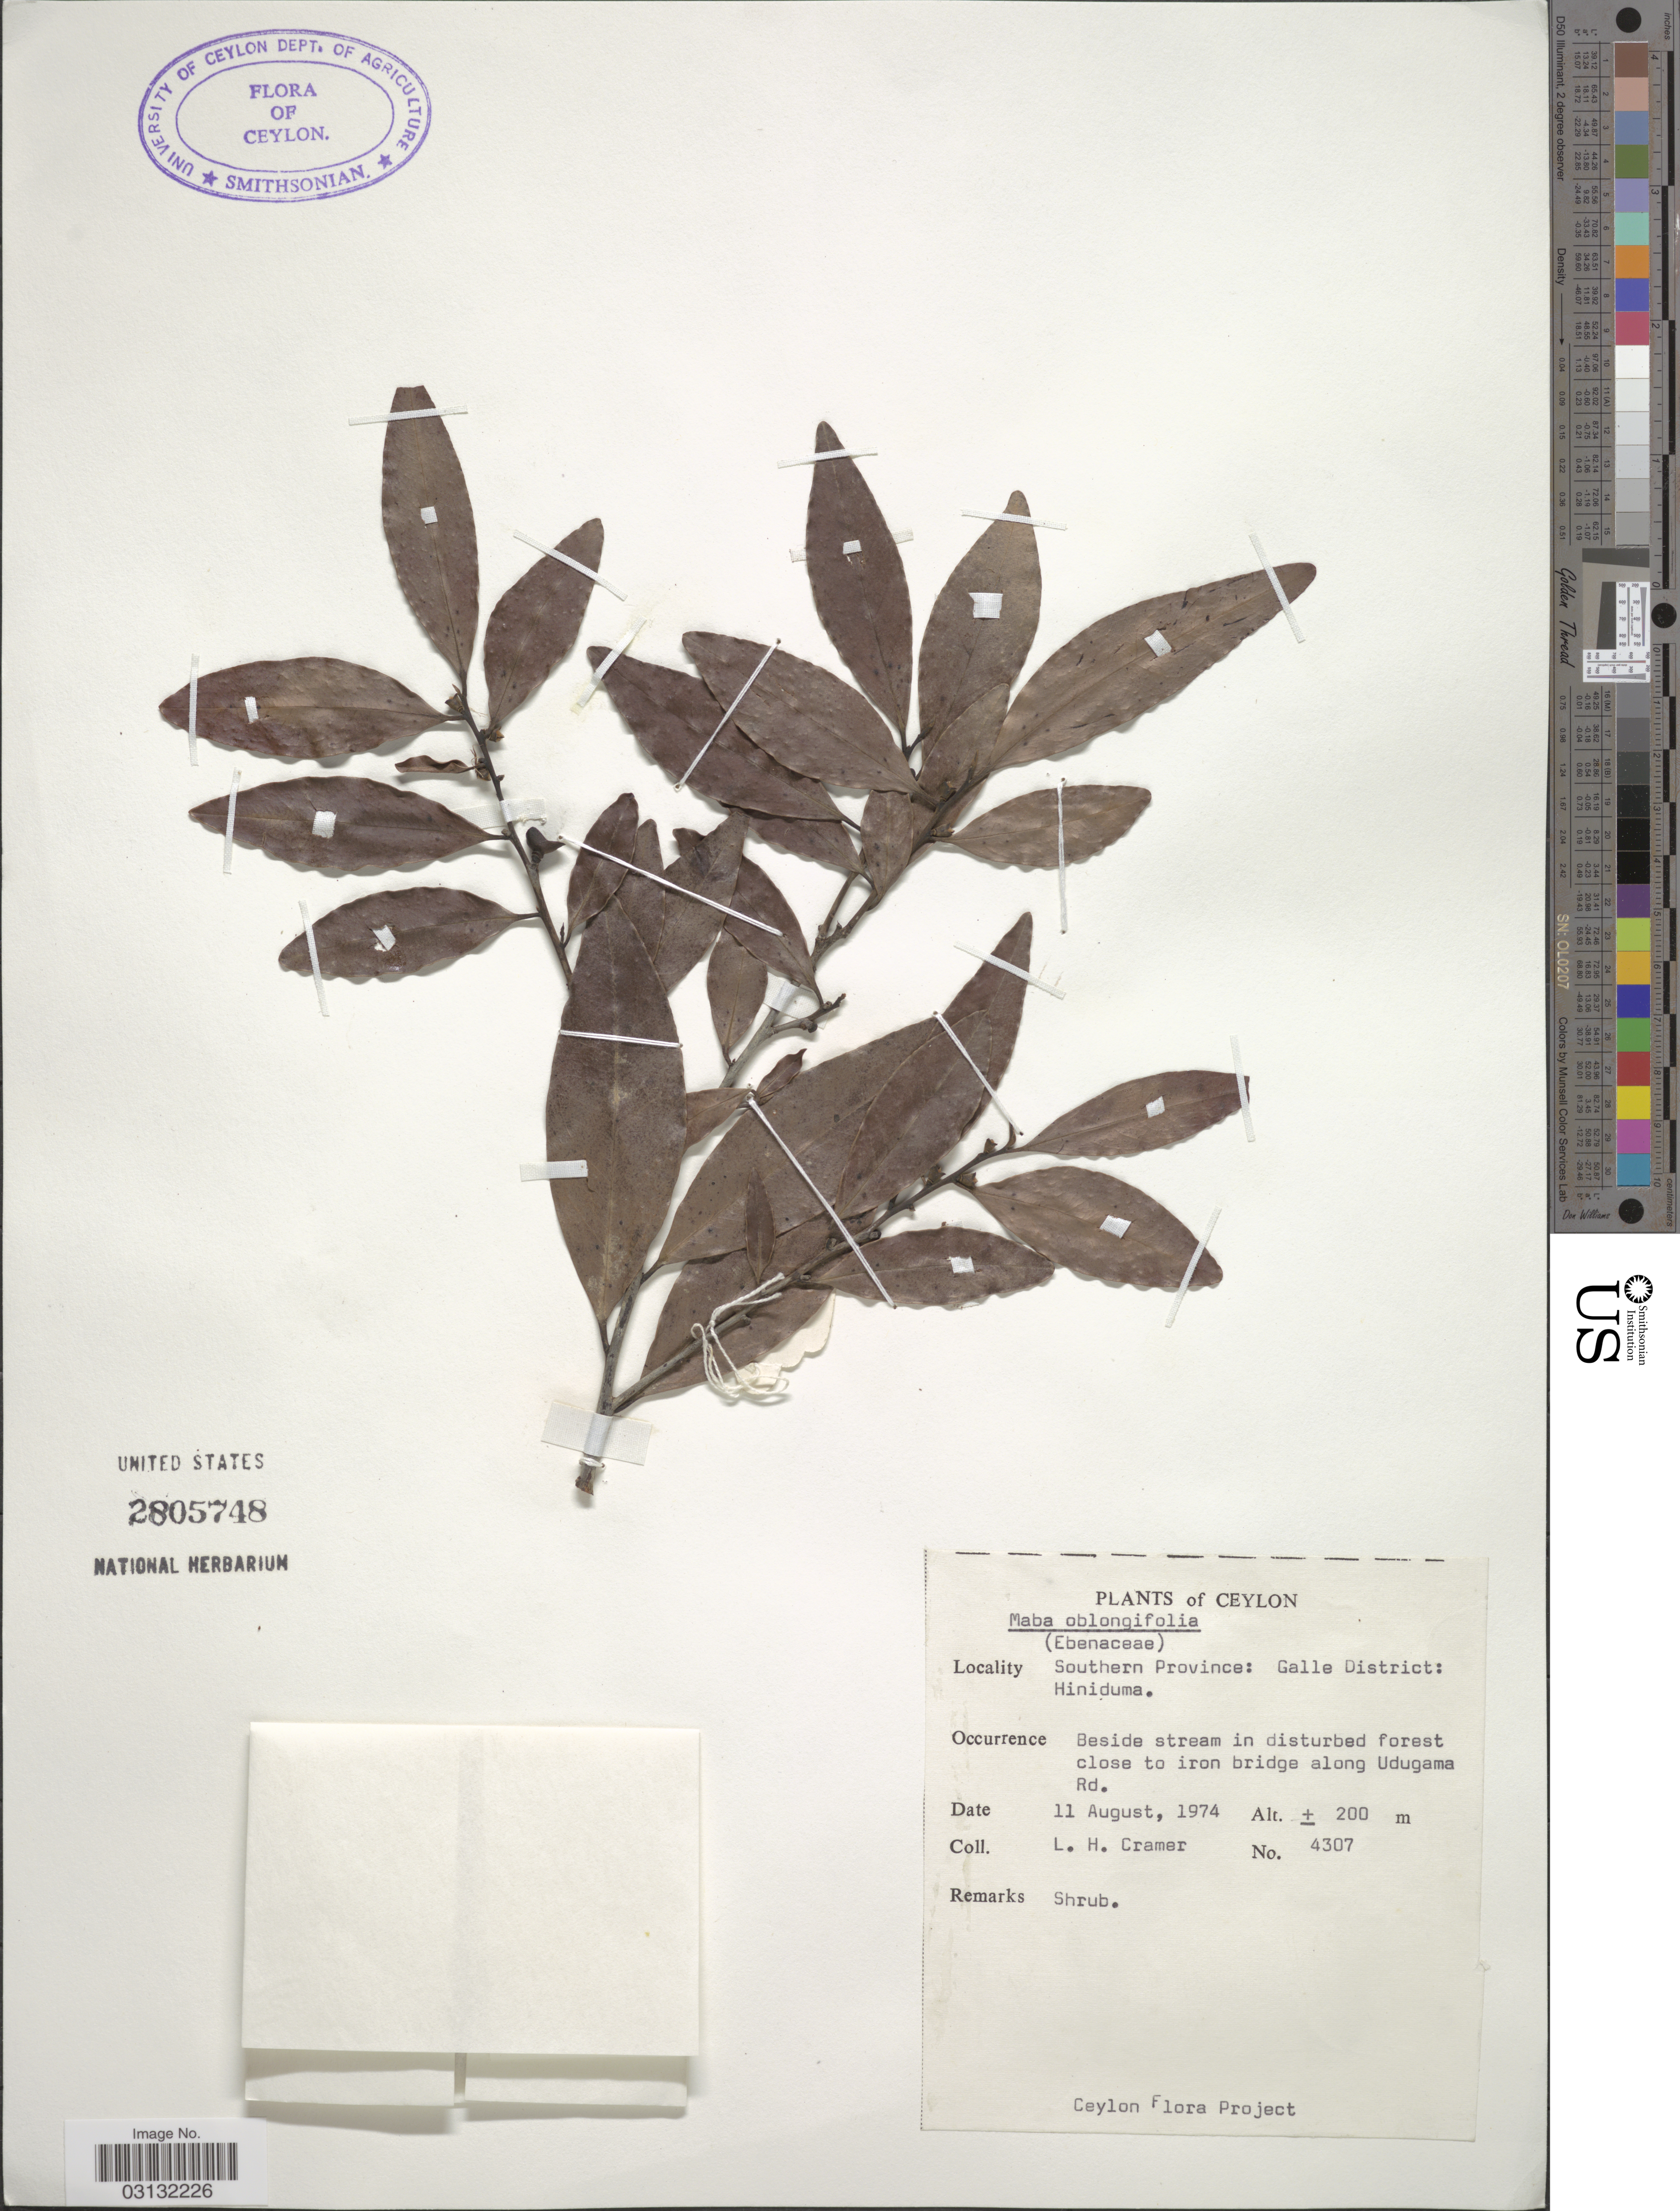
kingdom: Plantae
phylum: Tracheophyta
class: Magnoliopsida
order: Ericales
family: Ebenaceae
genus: Diospyros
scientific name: Diospyros oblongifolia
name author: (Thwaites) Kosterm.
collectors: L. H. Cramer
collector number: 4307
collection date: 1974-08-11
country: Sri Lanka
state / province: Southern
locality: Ceylon. Galle District: Hiniduma. Close to iron bridge along Udugama Rd.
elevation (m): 200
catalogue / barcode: US 2805748